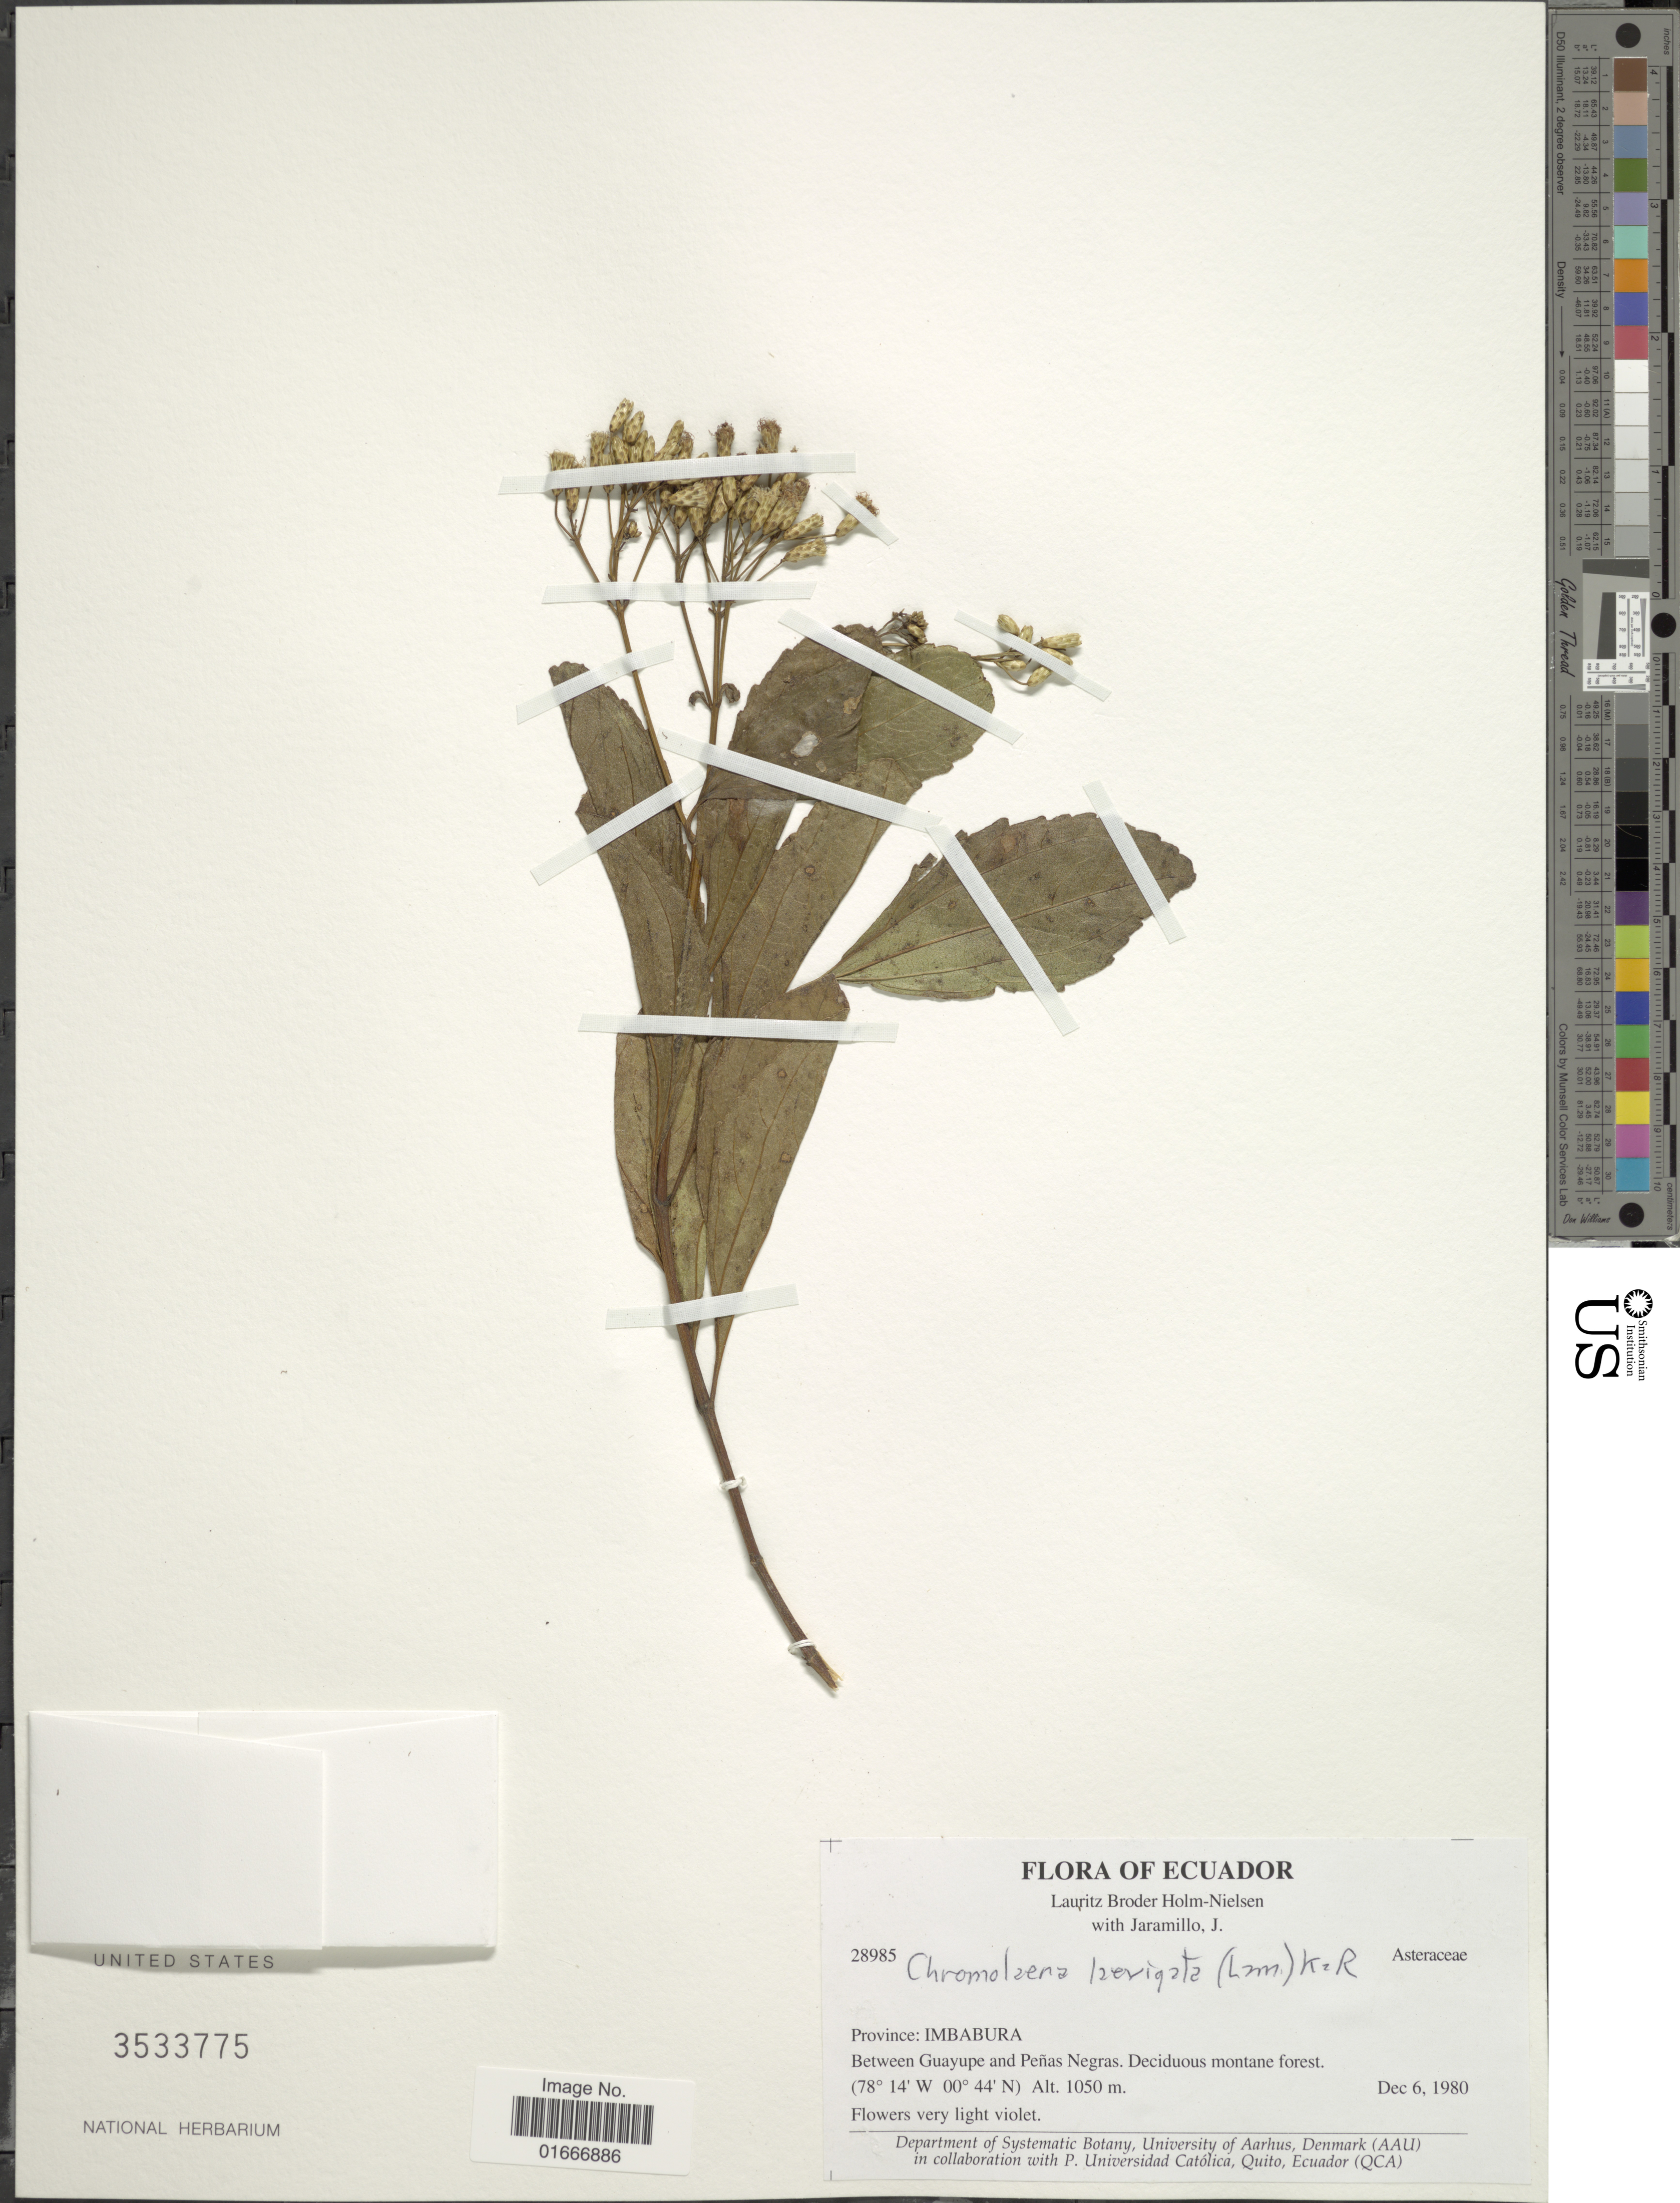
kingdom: Plantae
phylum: Tracheophyta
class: Magnoliopsida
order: Asterales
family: Asteraceae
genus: Chromolaena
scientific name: Chromolaena laevigata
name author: (Lam.) R.M. King & H. Rob.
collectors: L. B. Holm-Nielsen & J. Jaramillo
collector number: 28985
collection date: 1980-12-06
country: Ecuador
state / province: Imbabura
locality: Ecuador. Province: Imbabura. Between Guayupe and Penas Negras.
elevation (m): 1050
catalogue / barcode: US 3533775